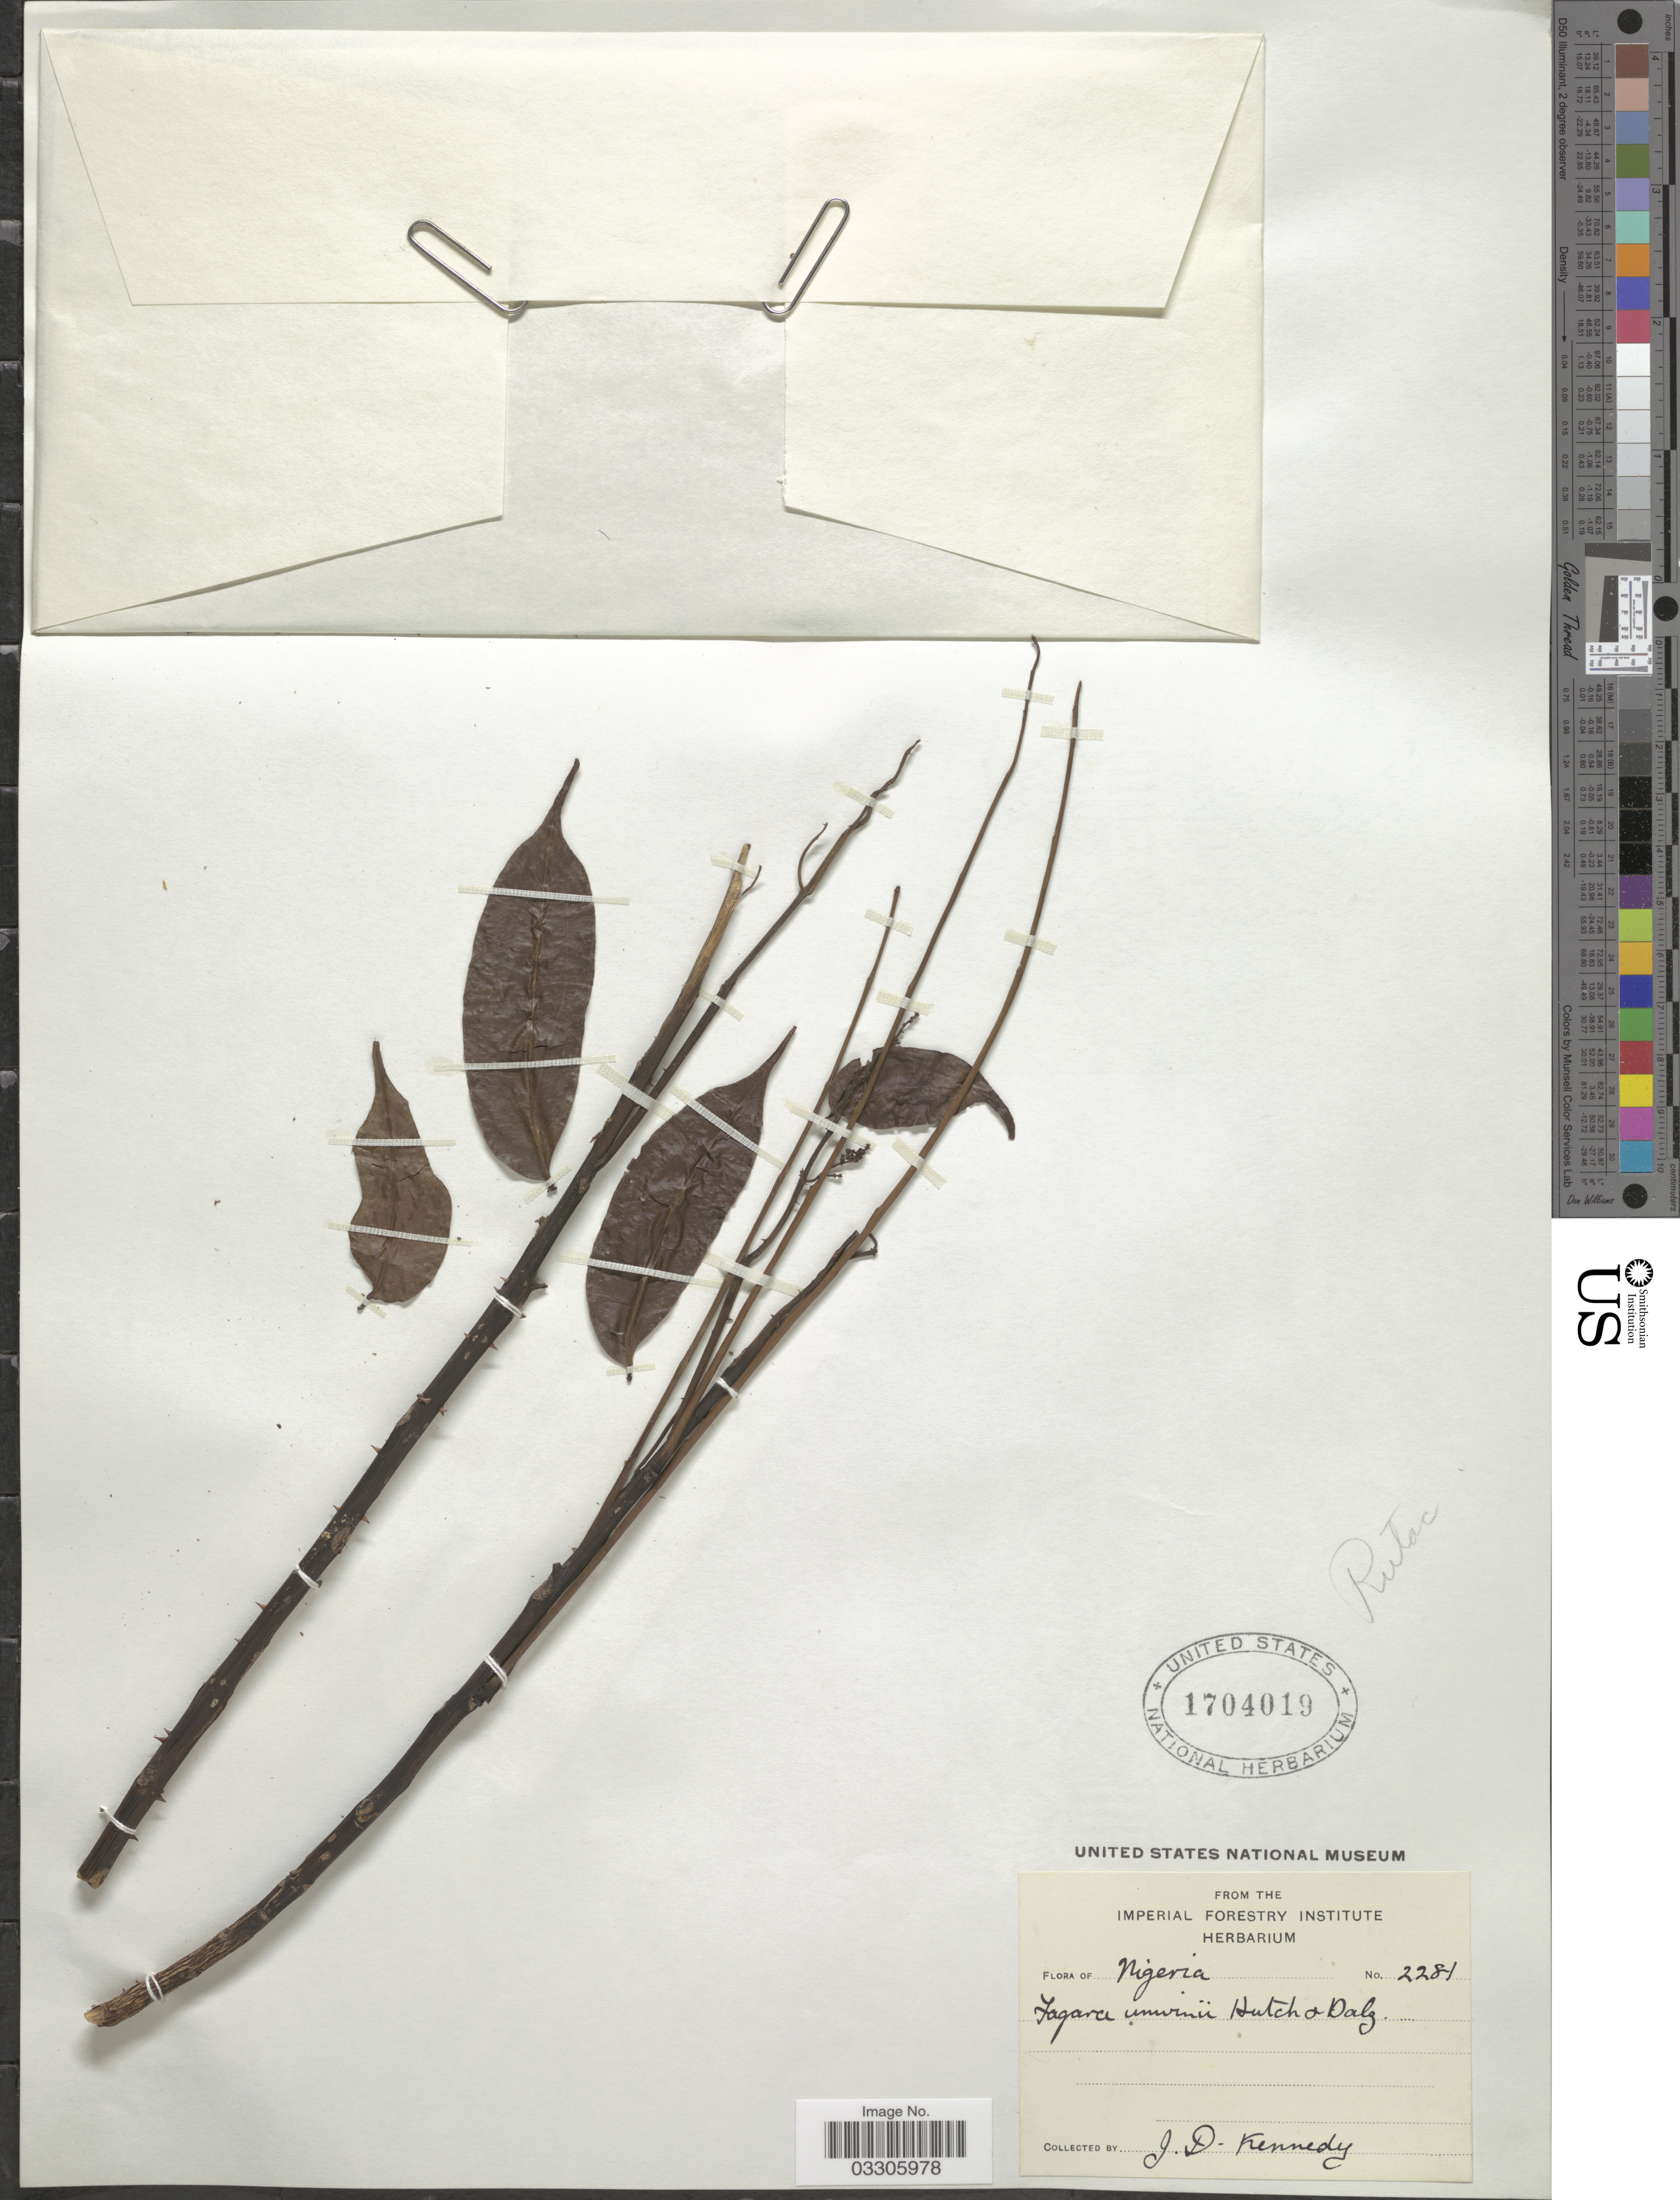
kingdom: Plantae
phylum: Tracheophyta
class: Magnoliopsida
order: Sapindales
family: Rutaceae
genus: Zanthoxylum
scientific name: Zanthoxylum lemairei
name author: (De Wild.) P.G. Waterman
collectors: J. D. Kennedy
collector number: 2281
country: Nigeria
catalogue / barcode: US 1704019